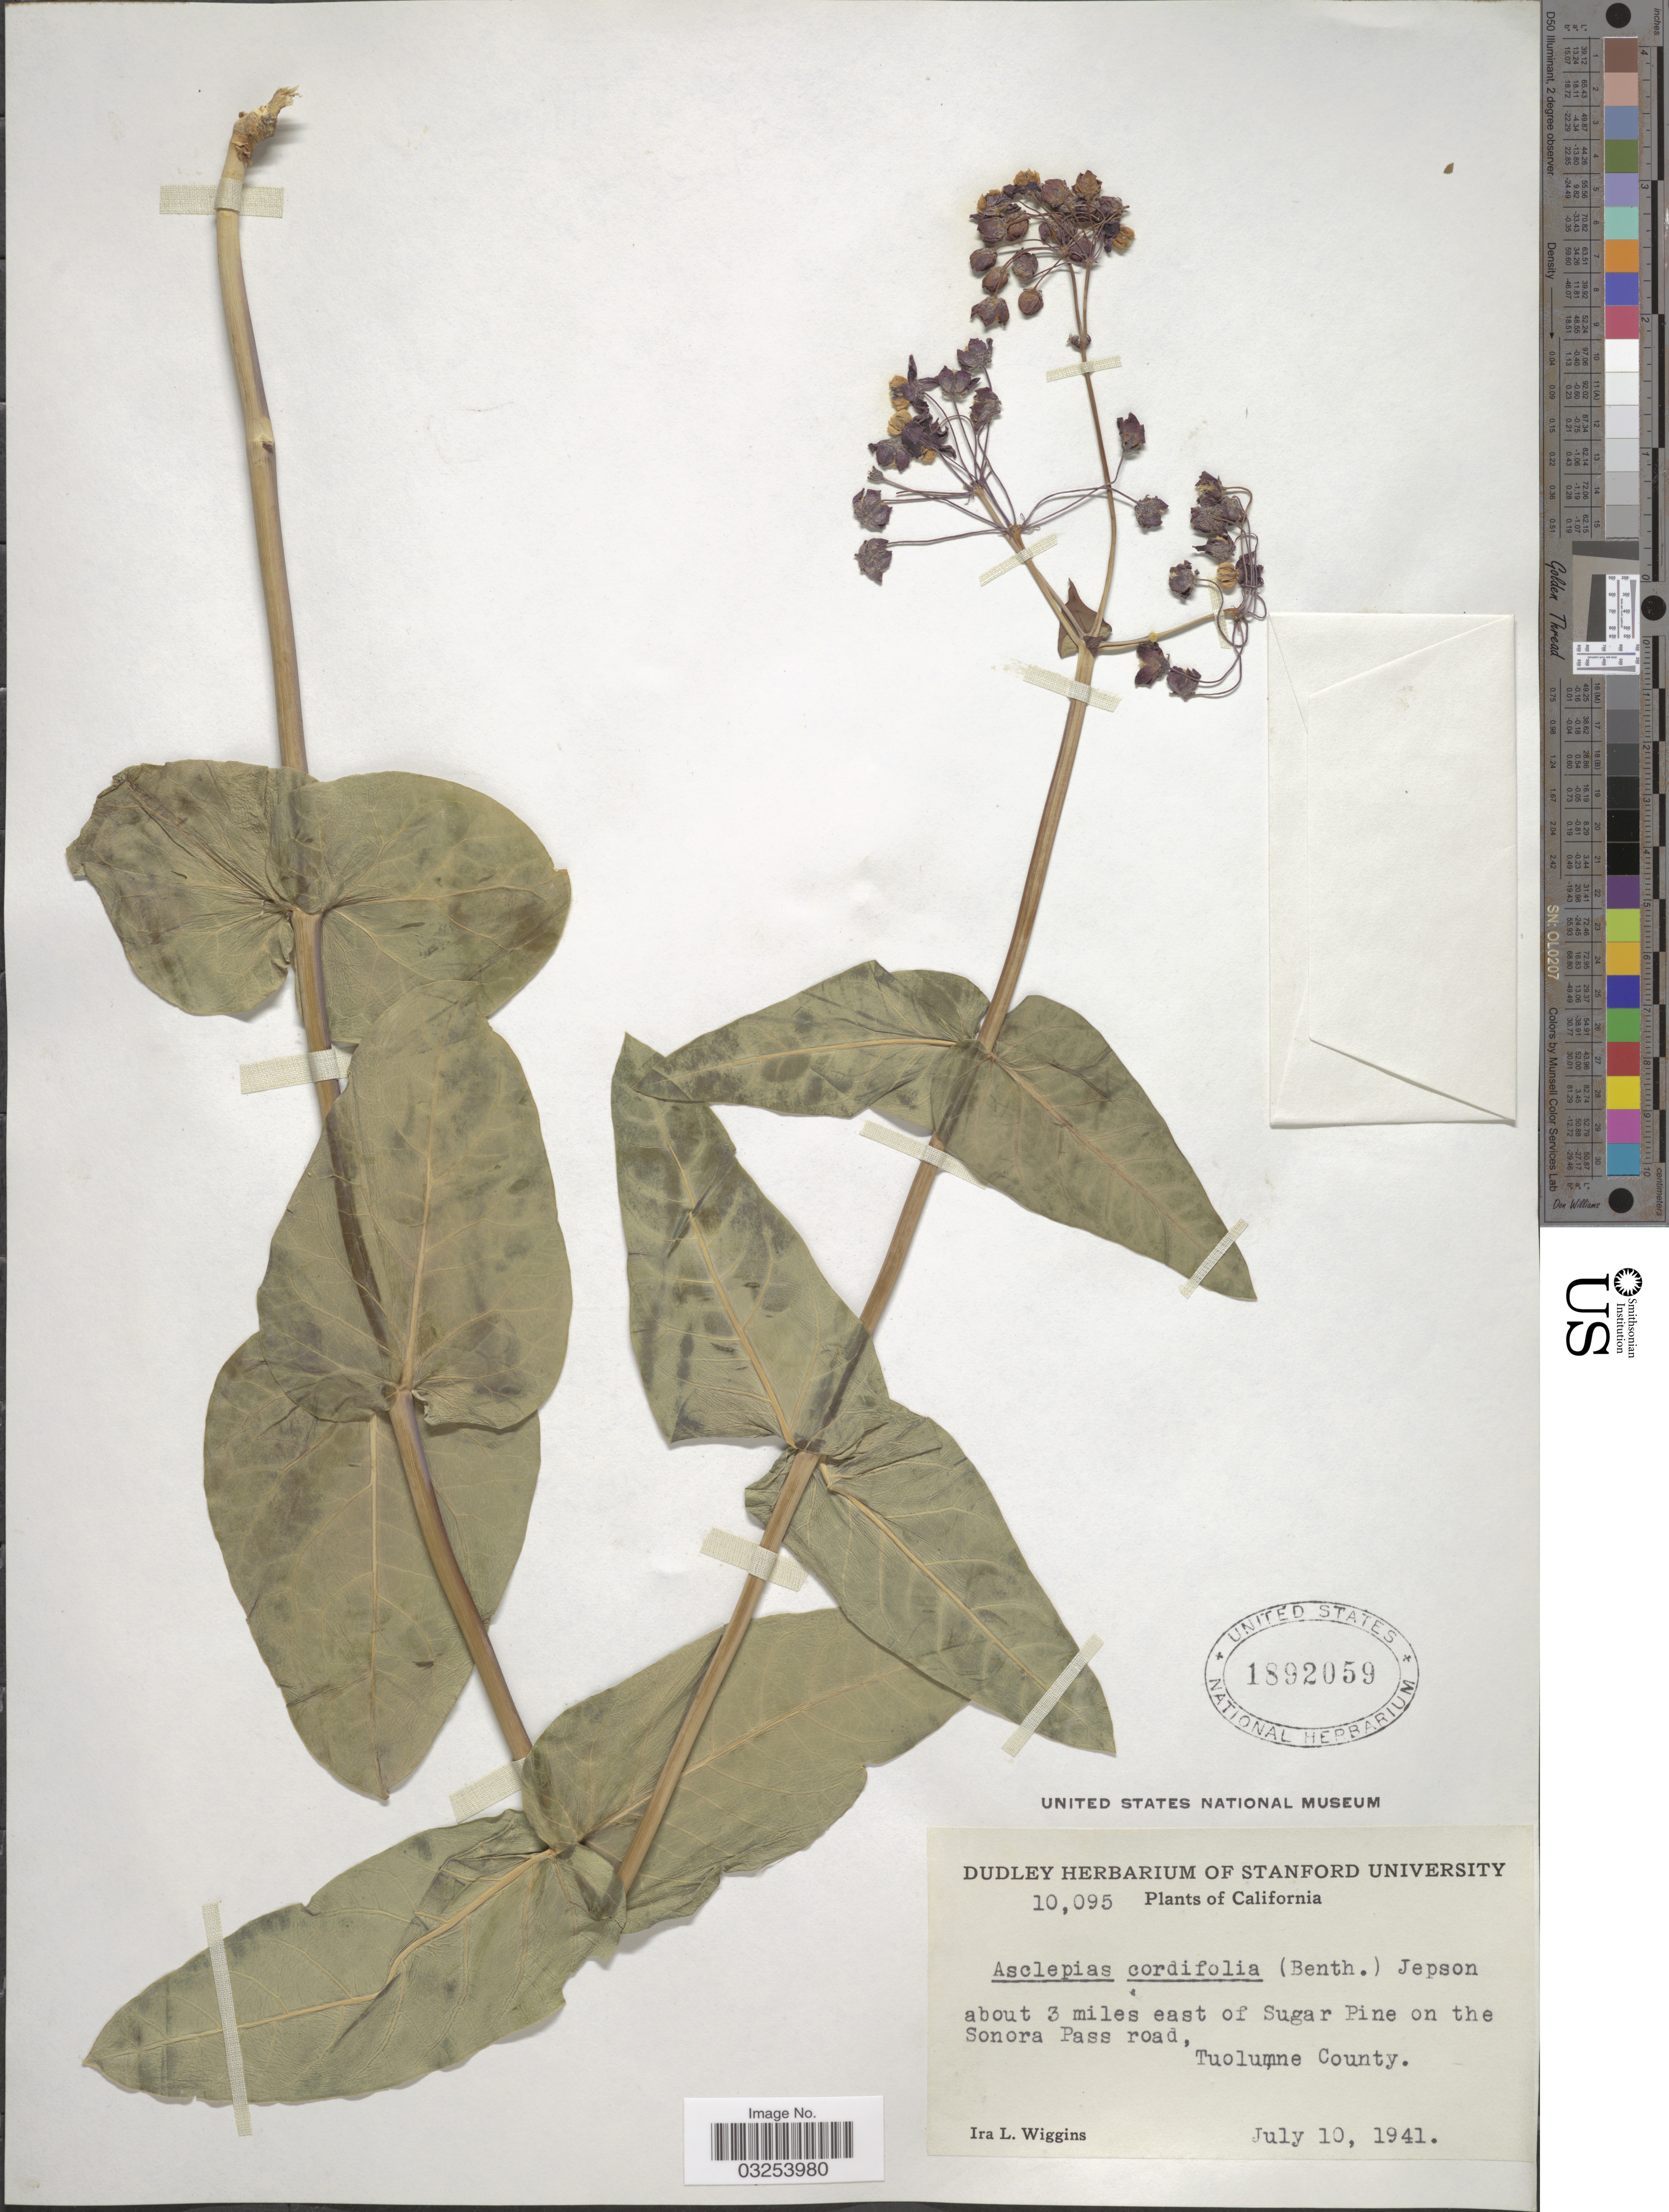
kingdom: Plantae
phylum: Tracheophyta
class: Magnoliopsida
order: Gentianales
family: Apocynaceae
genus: Asclepias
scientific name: Asclepias cordifolia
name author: (Benth.) Jeps.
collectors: I. L. Wiggins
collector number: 10095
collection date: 1941-07-10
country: United States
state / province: California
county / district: Tuolumne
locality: About 3 miles east of Sugar Pine on the Sonora Pass road, Tuolumne County.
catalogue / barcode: US 1892059